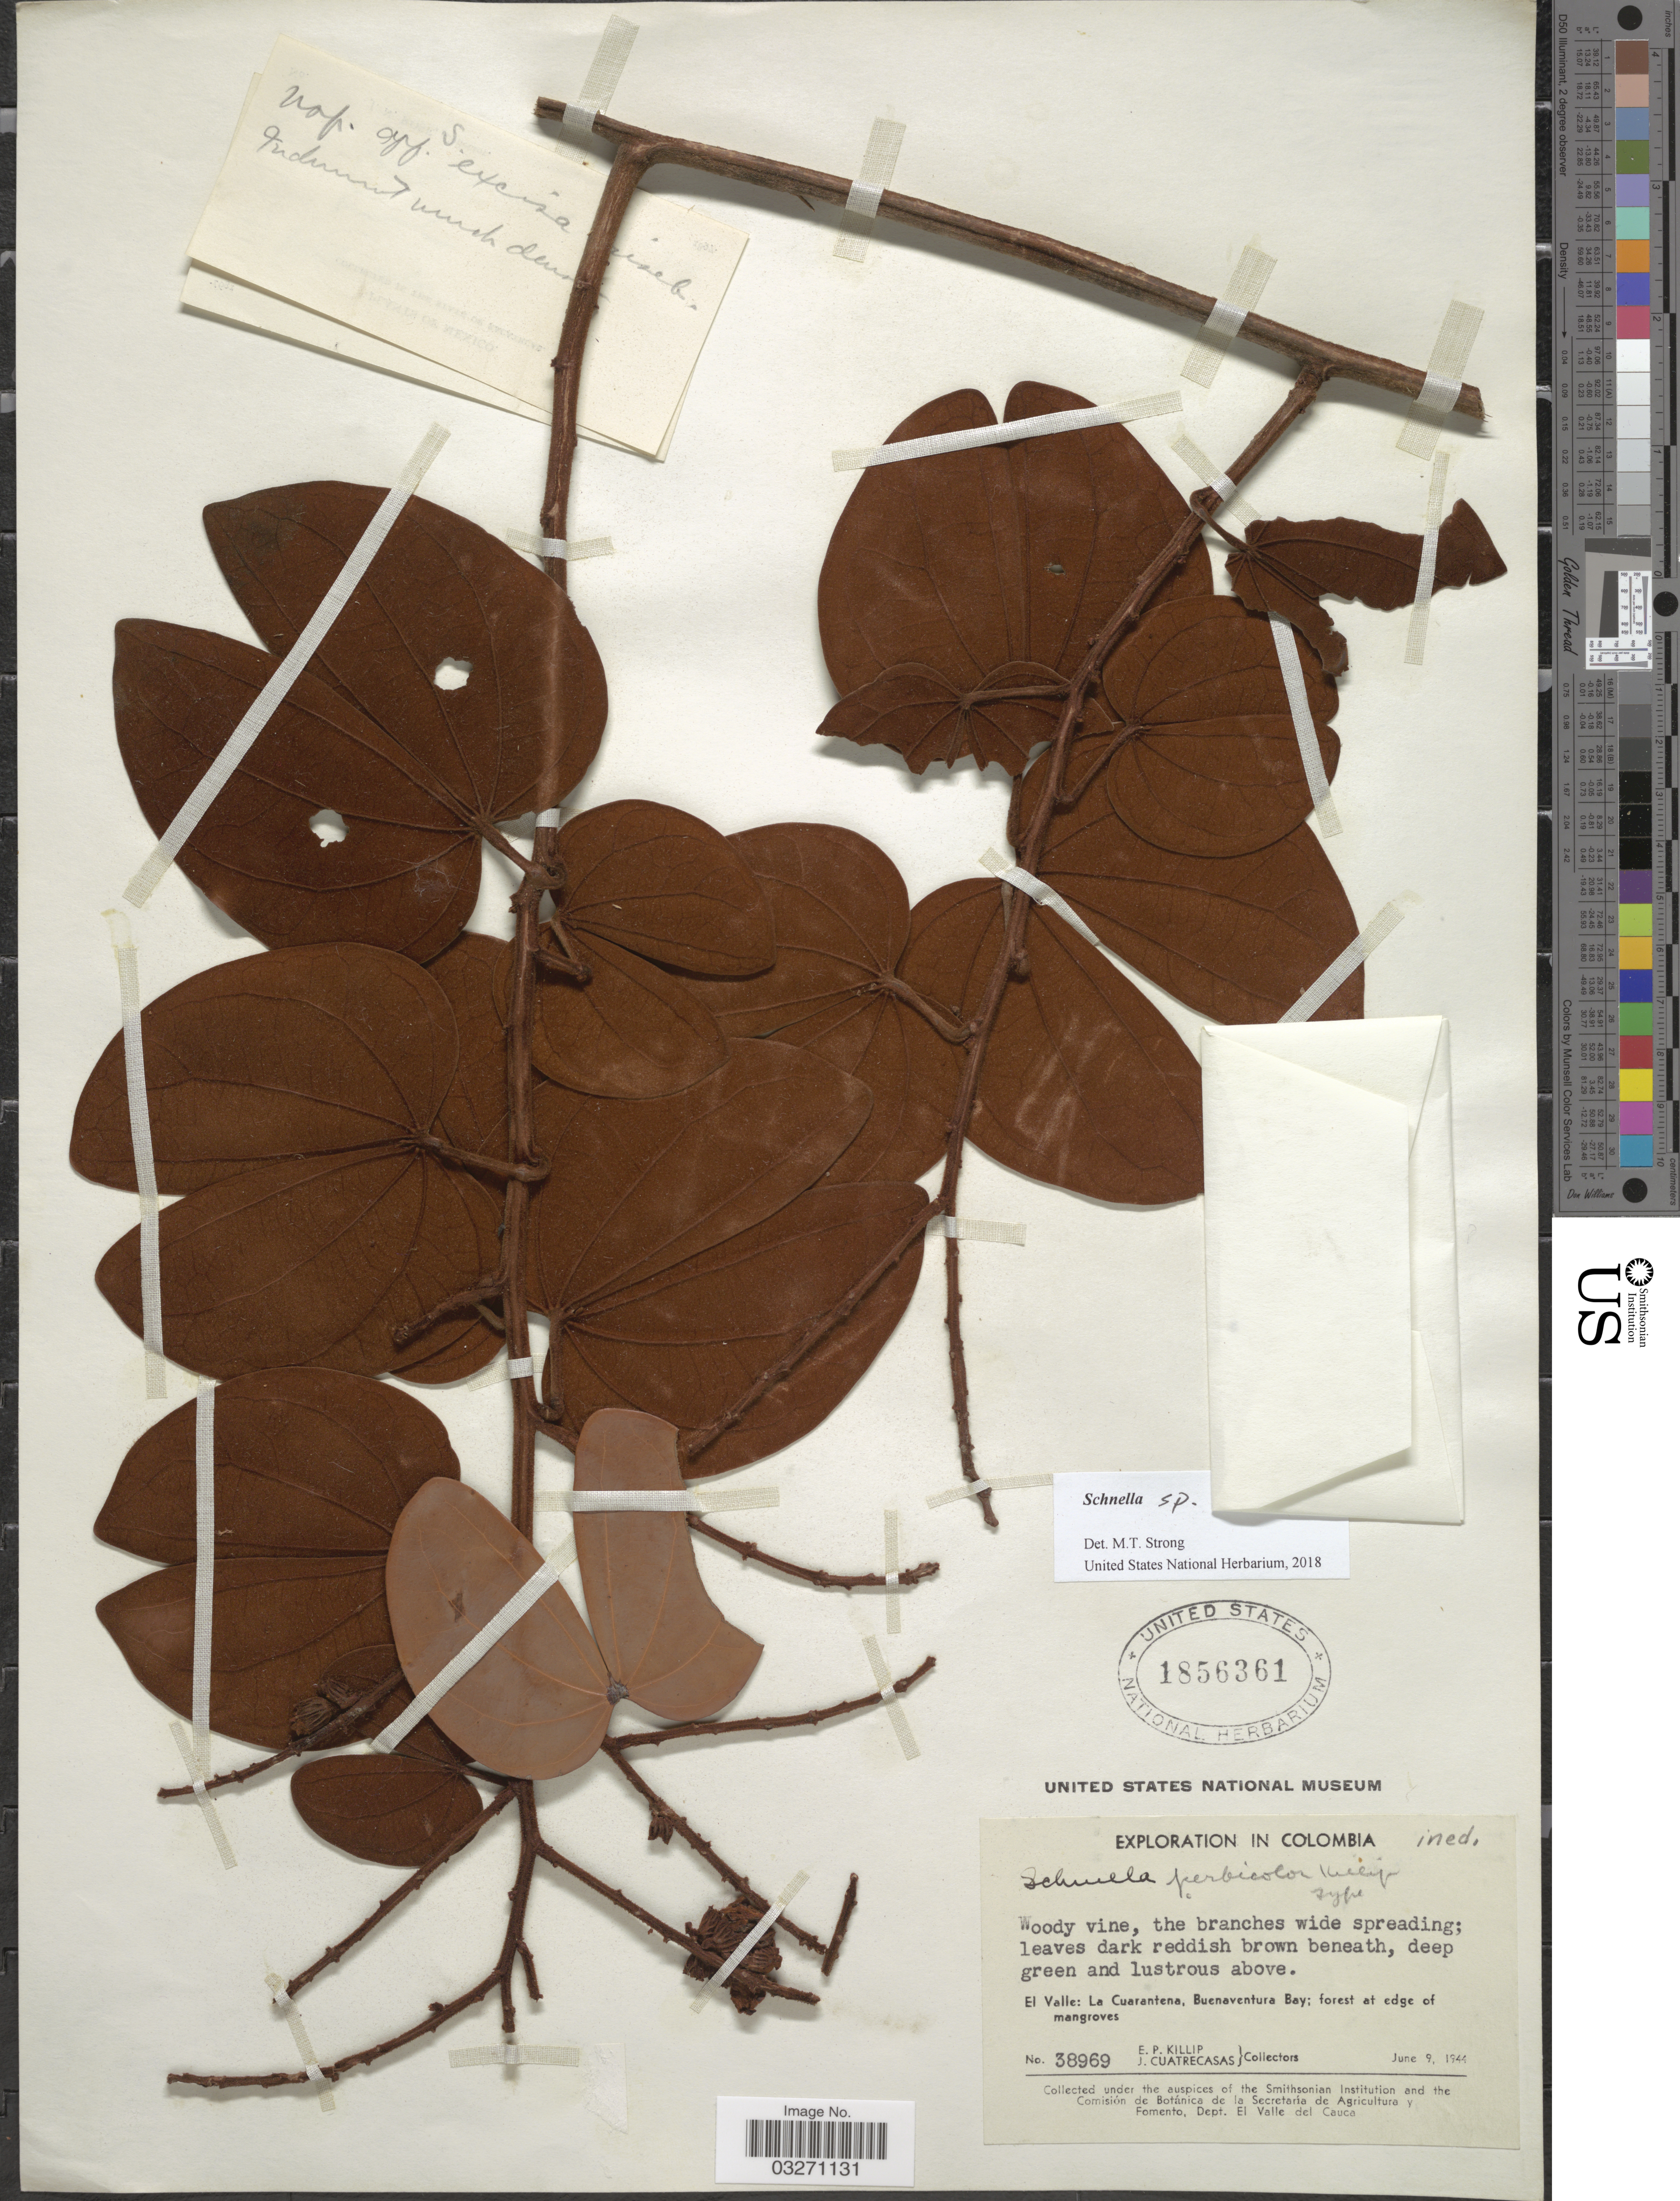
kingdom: Plantae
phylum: Tracheophyta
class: Magnoliopsida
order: Fabales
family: Fabaceae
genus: Schnella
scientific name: Schnella sp.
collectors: E. P. Killip & J. Cuatrecasas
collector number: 38969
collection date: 1944-06-09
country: Colombia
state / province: Valle del Cauca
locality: El Valle: La Cuarantena, Buenaventura Bay.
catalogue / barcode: US 1856361